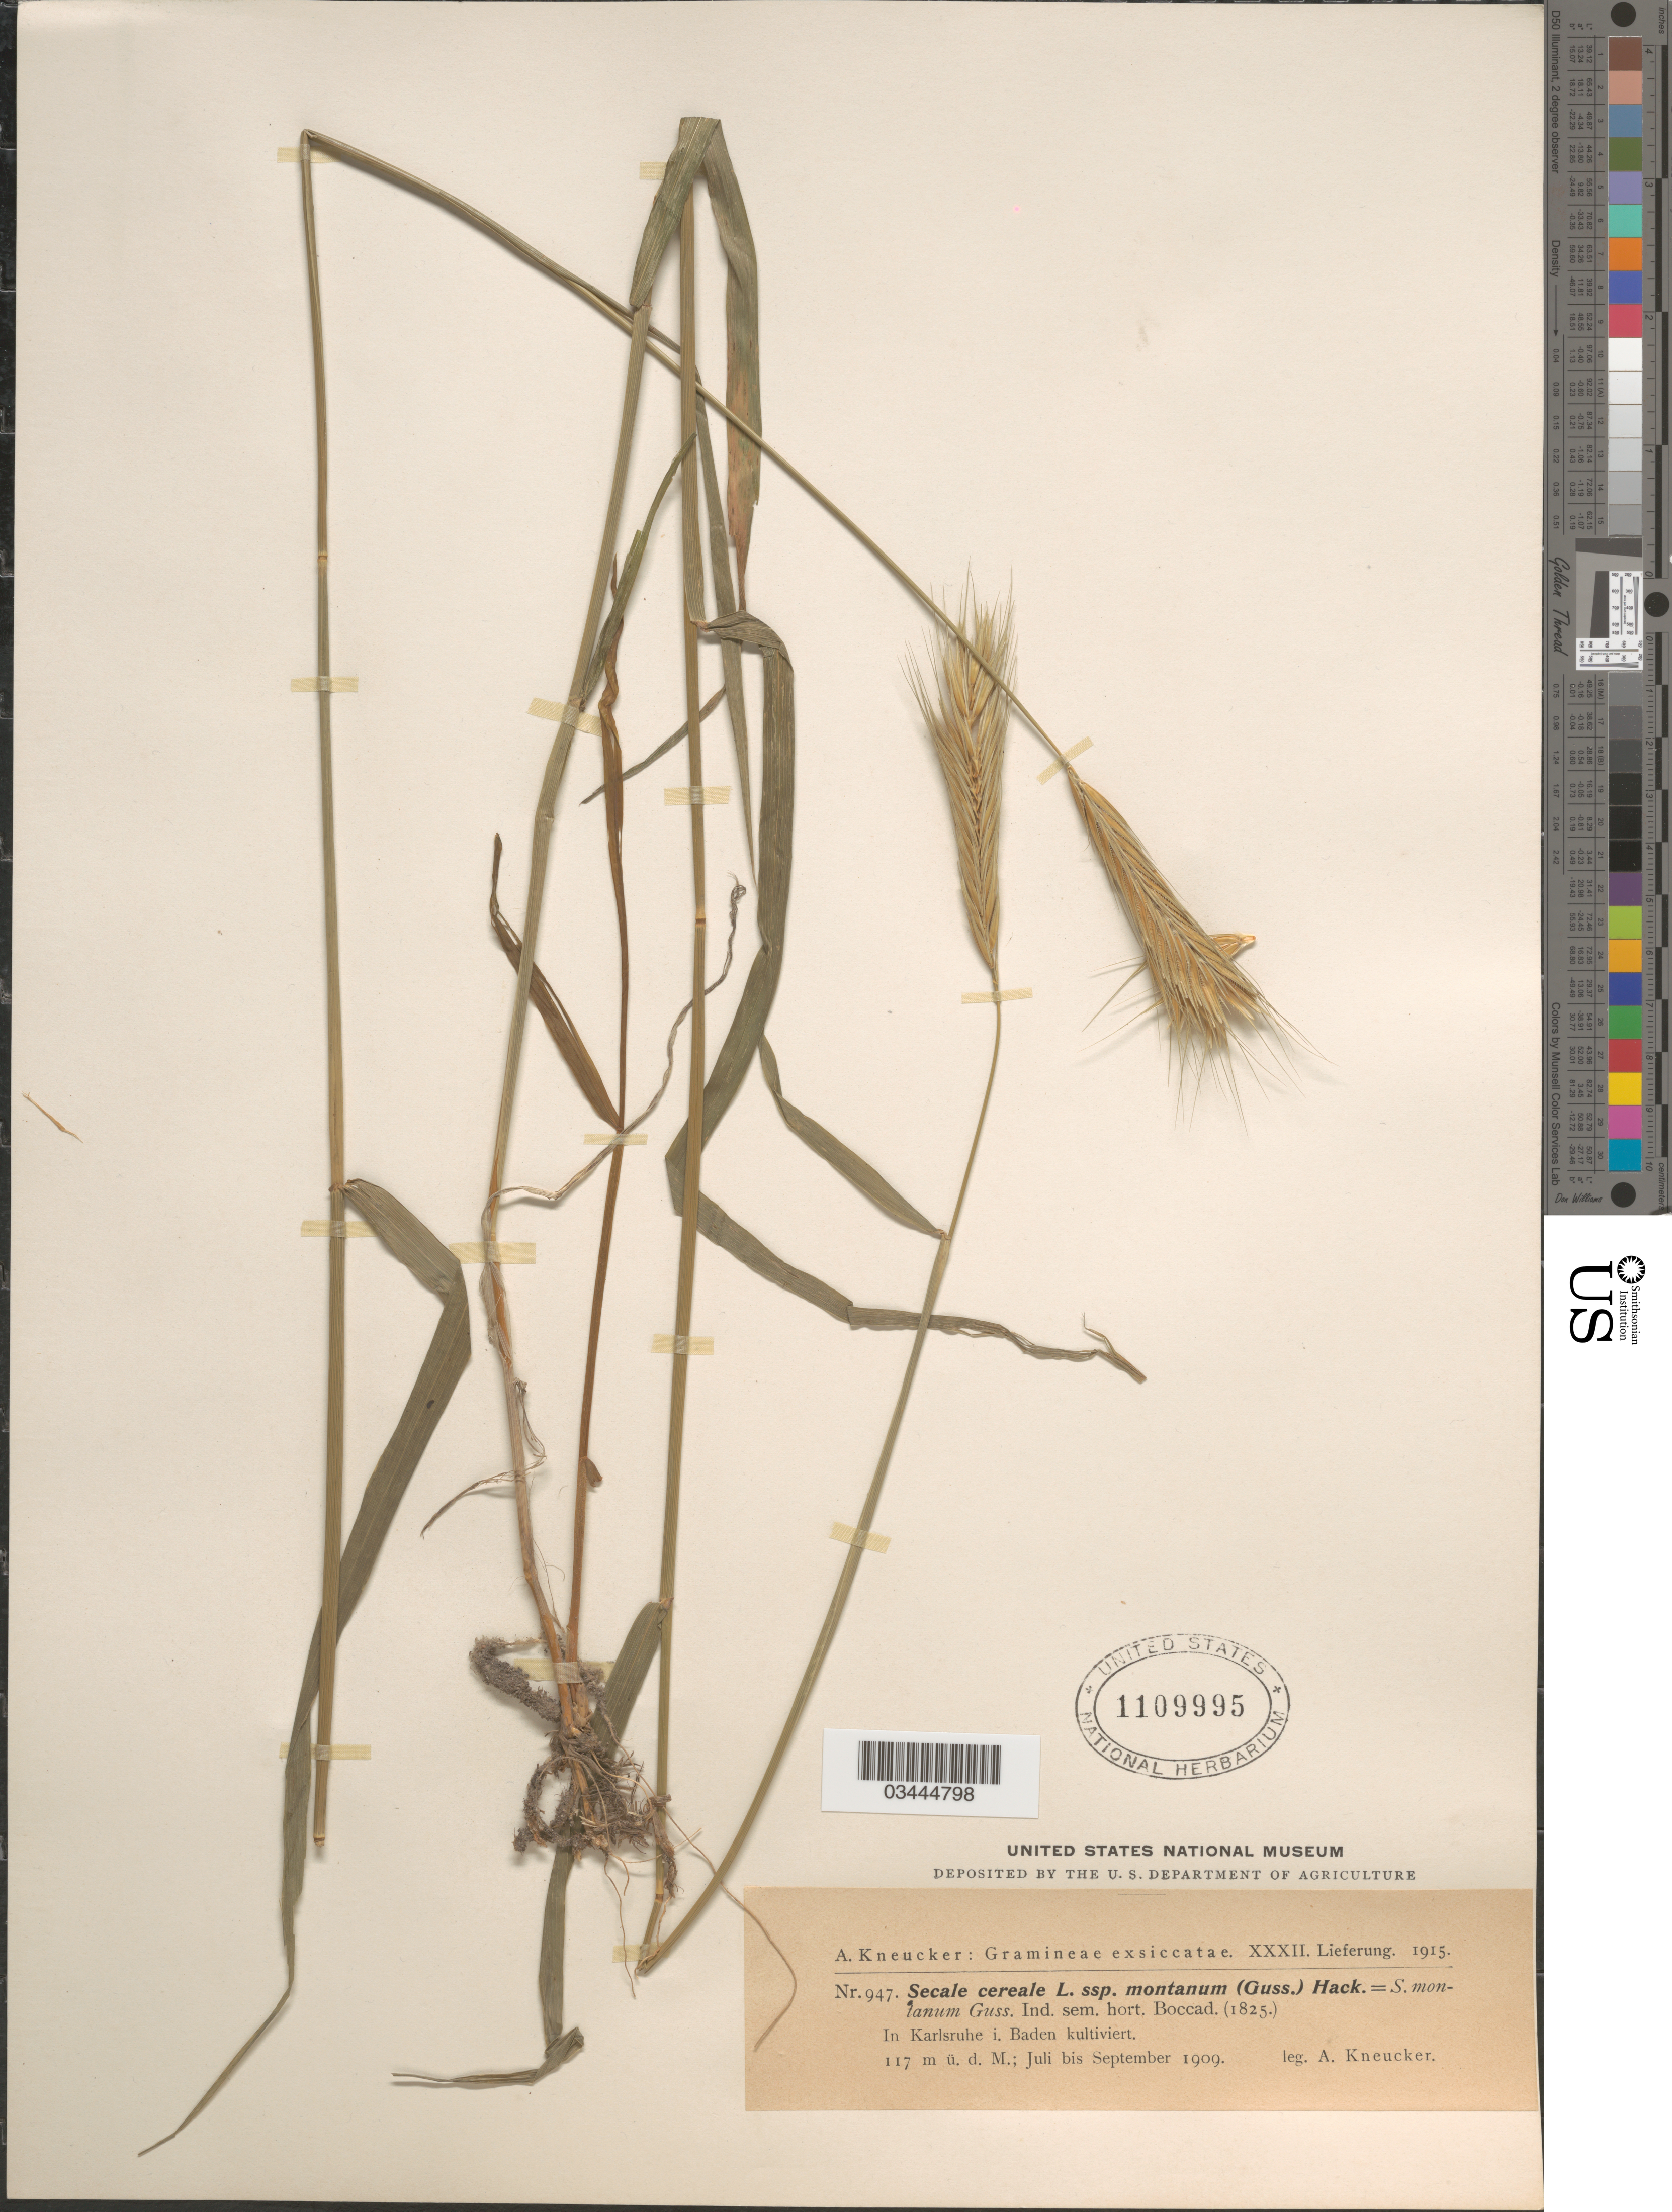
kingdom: Plantae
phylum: Tracheophyta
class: Liliopsida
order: Poales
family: Poaceae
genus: Secale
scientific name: Secale cereale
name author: L.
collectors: A. Kneucker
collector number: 947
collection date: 1909-07/1909-09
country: Germany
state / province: Baden-Württemberg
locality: In Karlsruhe i. Baden.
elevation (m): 117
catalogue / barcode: US 1109995